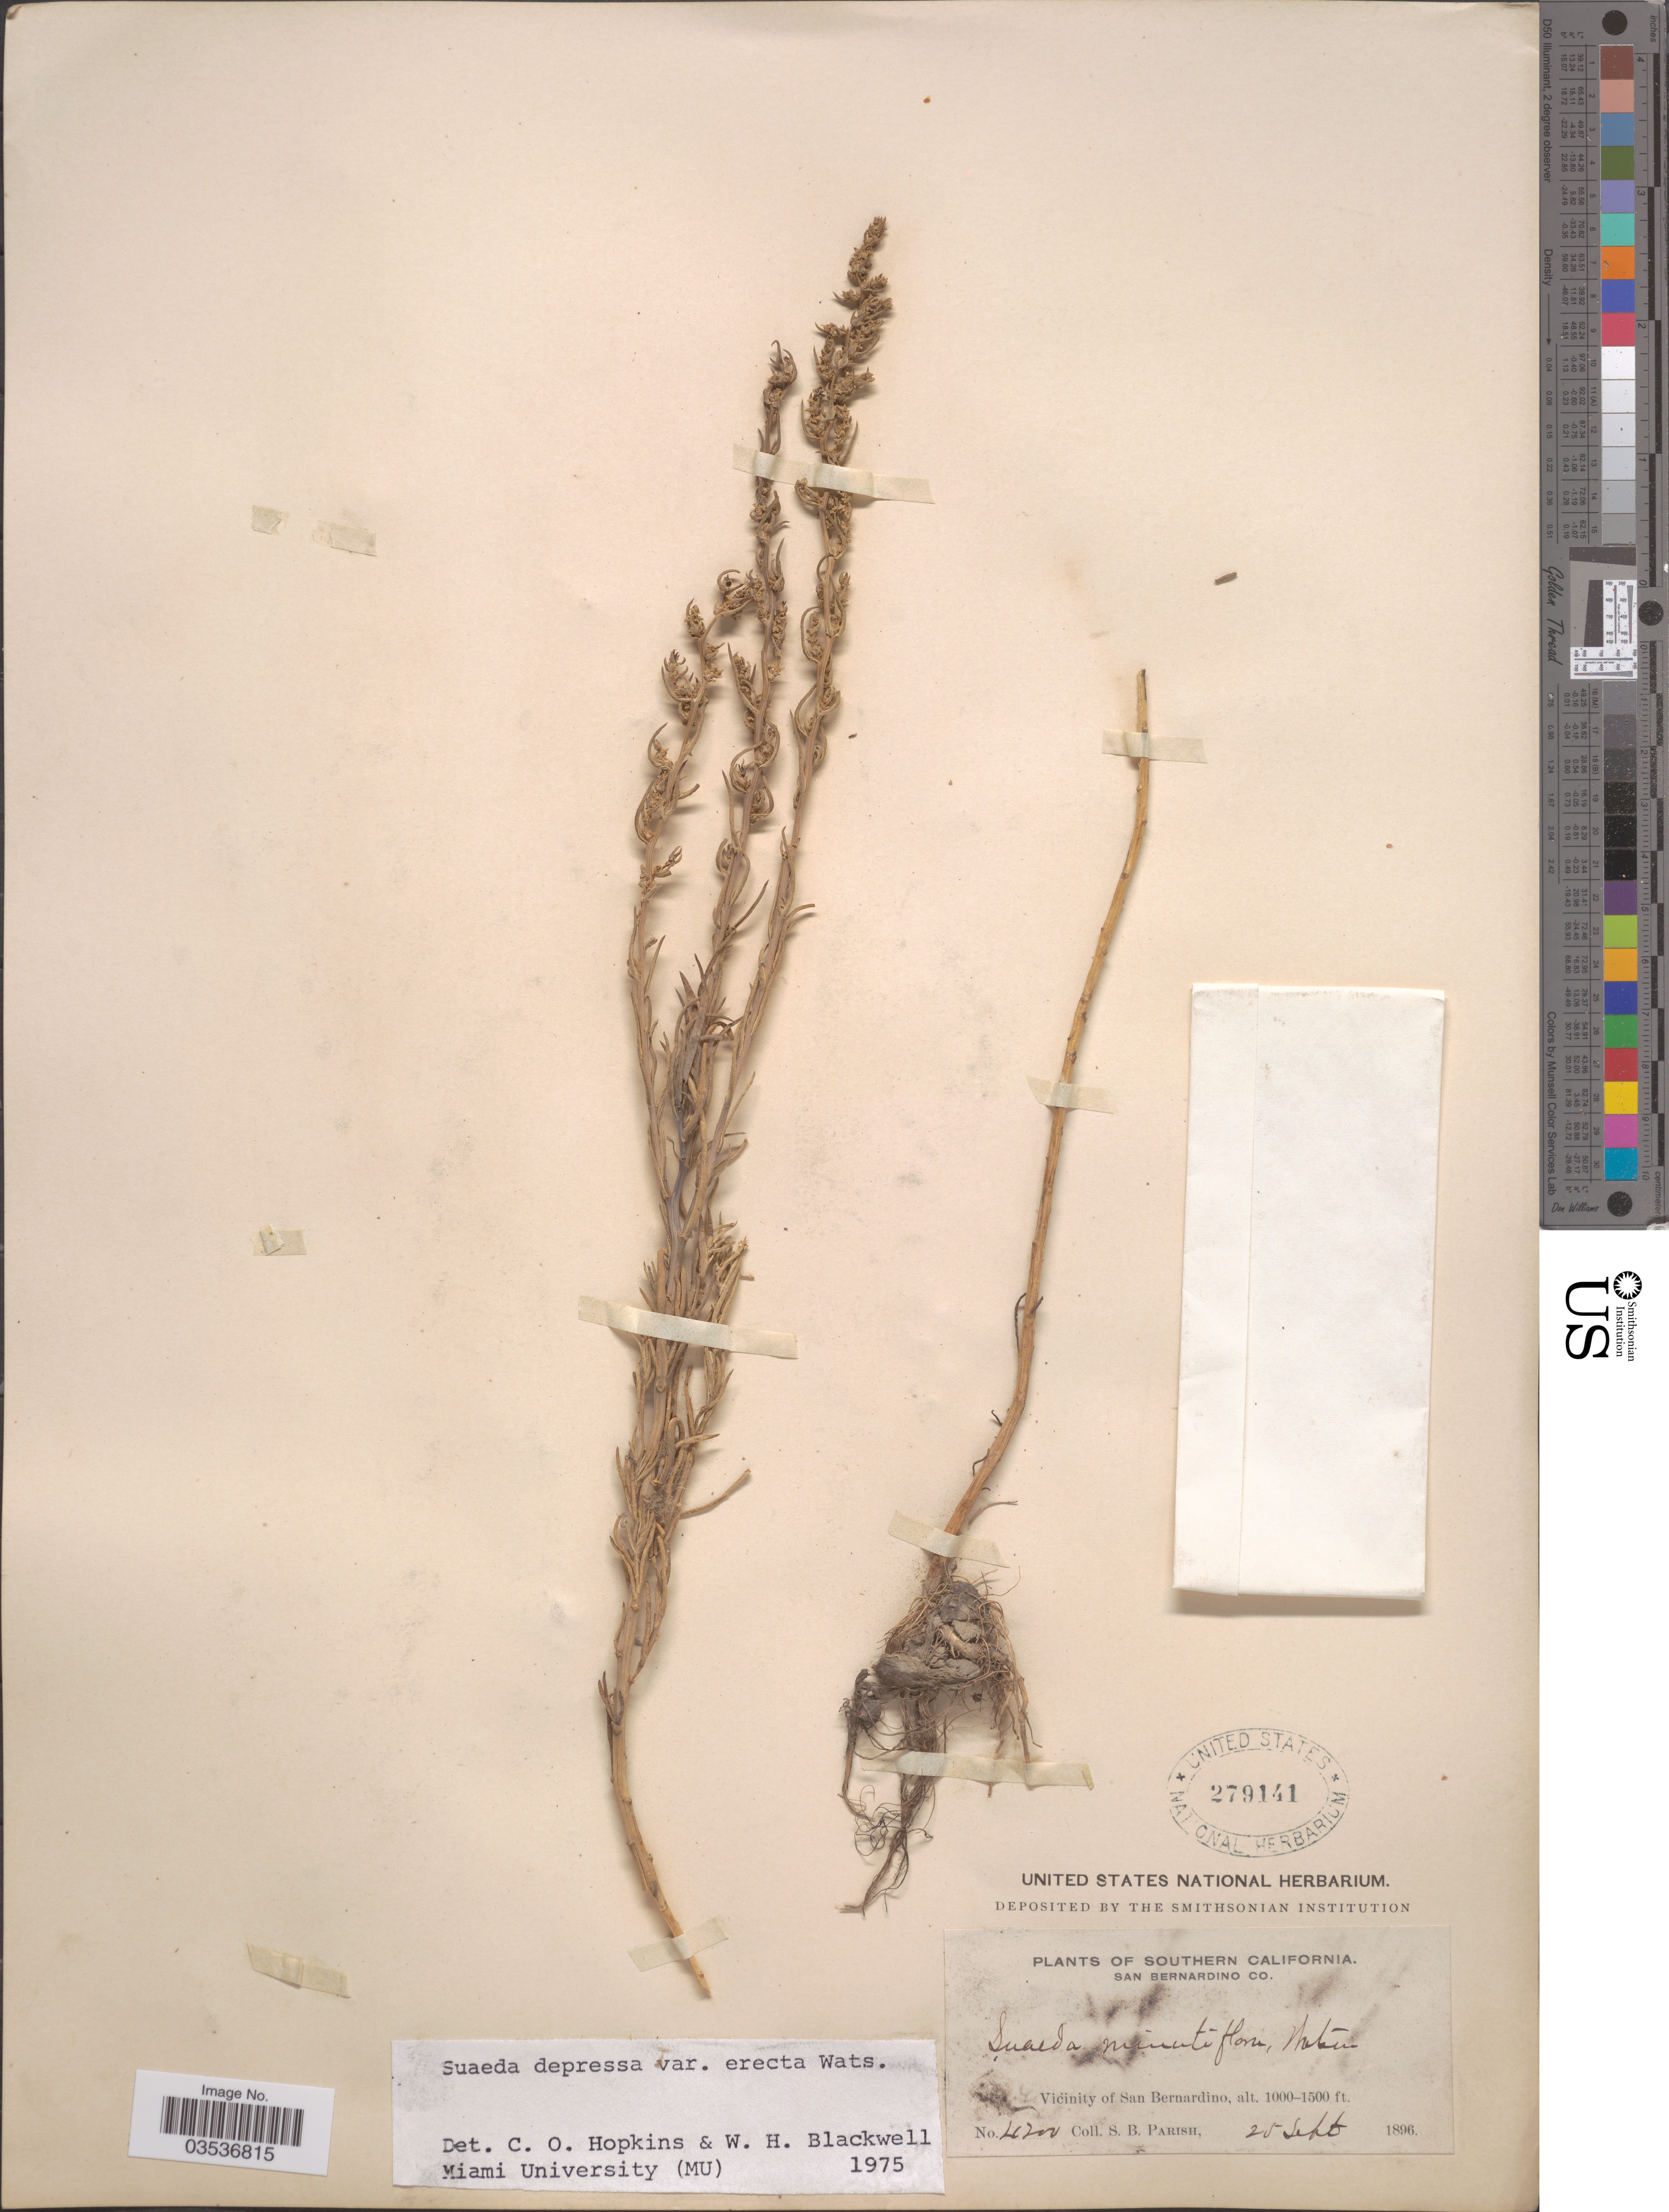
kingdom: Plantae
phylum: Tracheophyta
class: Magnoliopsida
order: Caryophyllales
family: Amaranthaceae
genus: Suaeda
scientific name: Suaeda depressa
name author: (Pursh) S. Watson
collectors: S. B. Parish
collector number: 4200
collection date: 1896-09-25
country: United States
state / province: California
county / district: San Bernardino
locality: Southern California. San Bernardino Co. Vicinity of San Bernardino.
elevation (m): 305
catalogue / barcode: US 279141